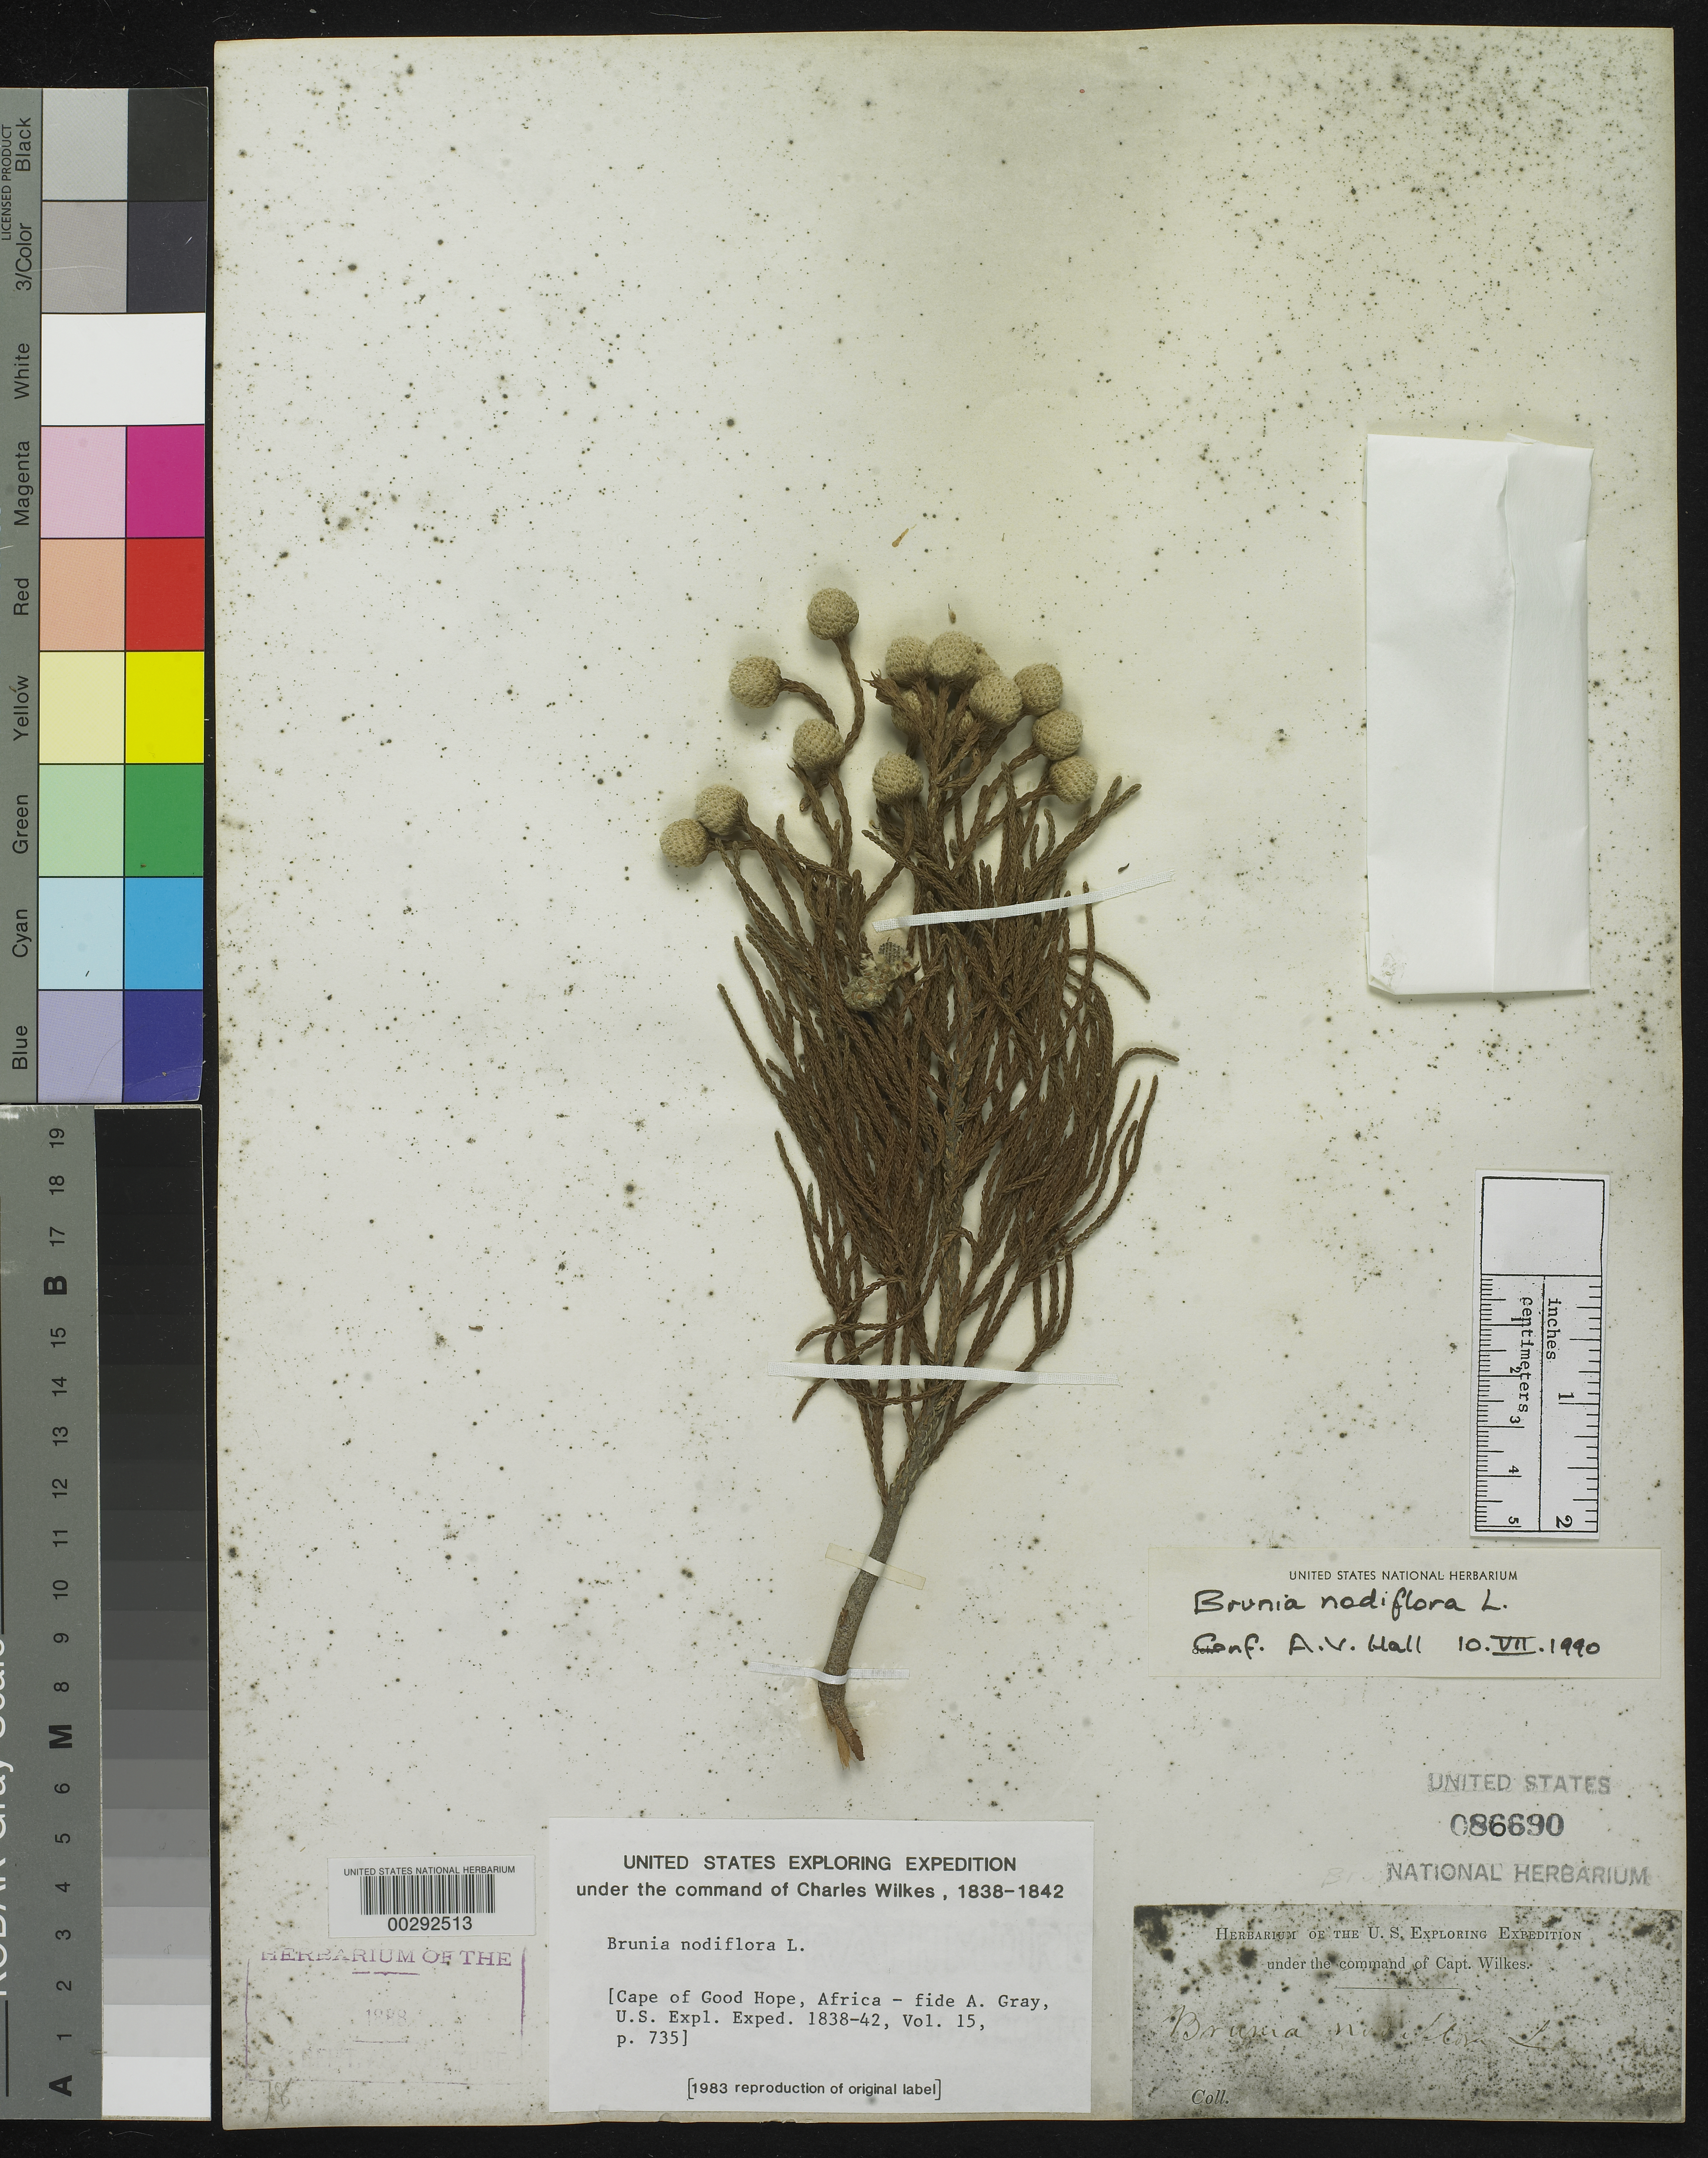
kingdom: Plantae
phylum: Tracheophyta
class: Magnoliopsida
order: Bruniales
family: Bruniaceae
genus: Brunia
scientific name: Brunia noduliflora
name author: Goldblatt & J.C. Manning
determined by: Strong, Mark T., (BOT), Smithsonian Institution - National Museum of Natural History (UNITED STATES)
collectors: Wilkes Explor. Exped.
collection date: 1838/1842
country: South Africa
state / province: Western Cape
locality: Simon's bay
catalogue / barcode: US 86690